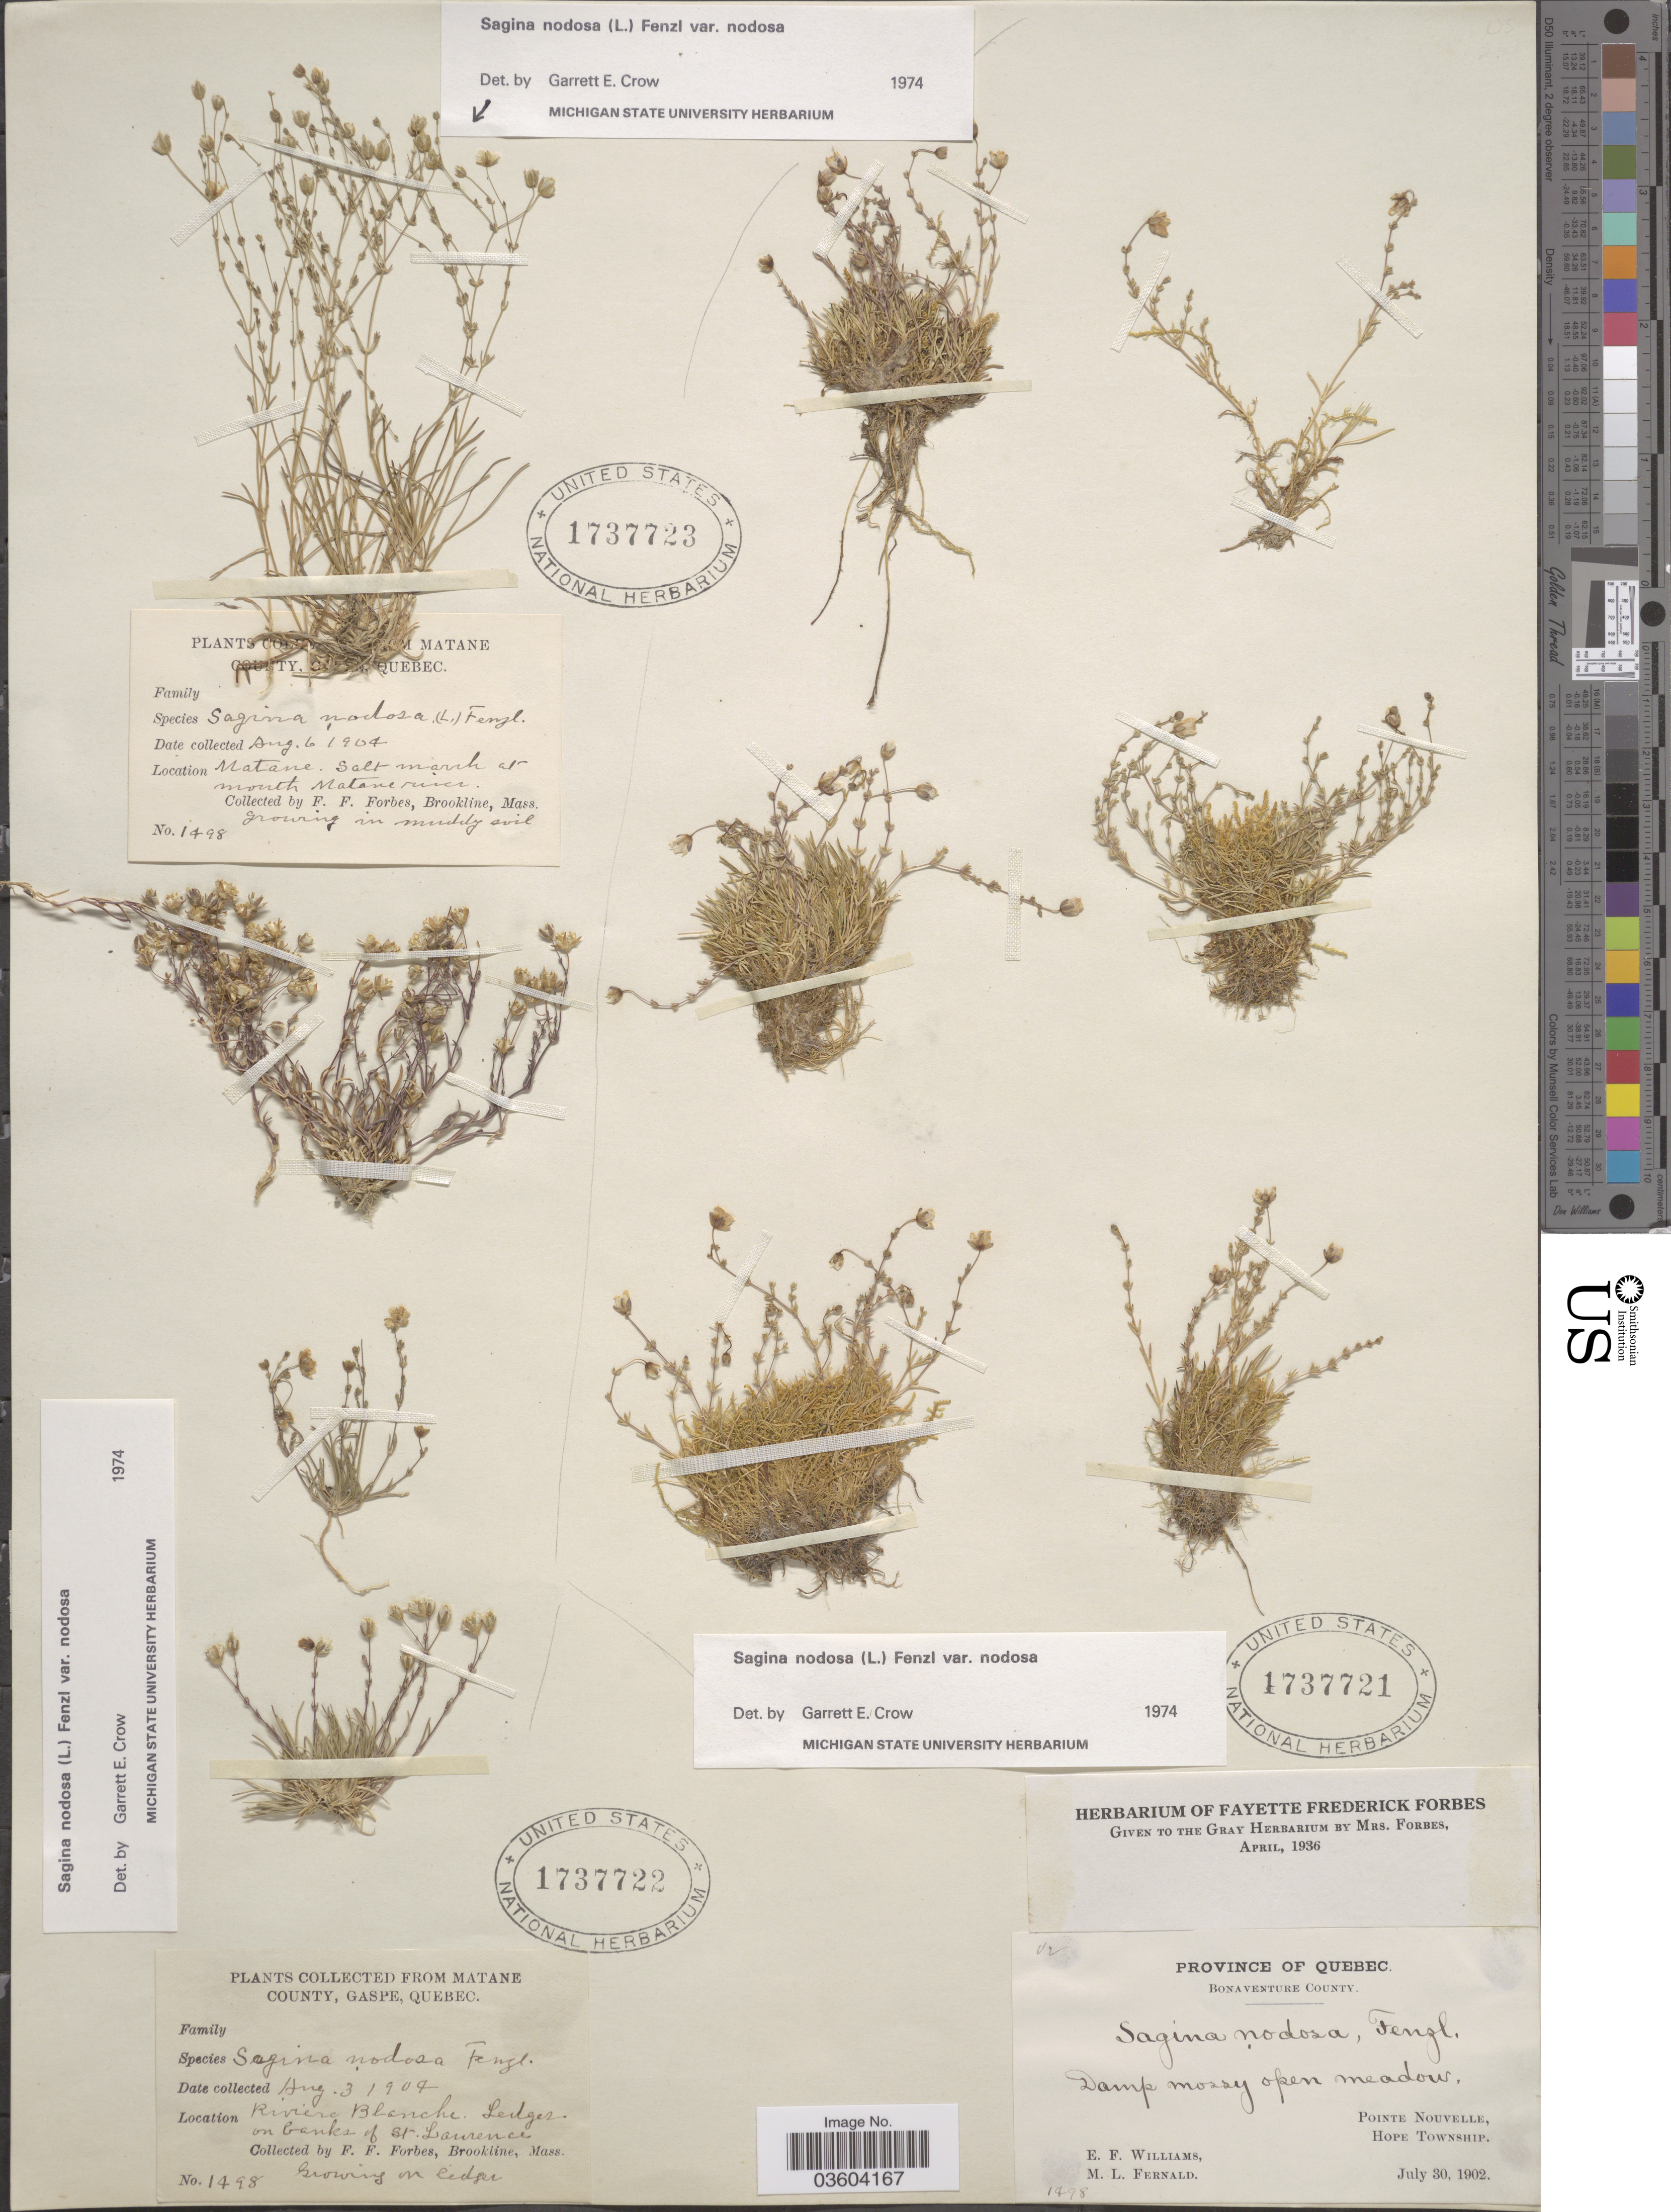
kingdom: Plantae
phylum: Tracheophyta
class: Magnoliopsida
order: Caryophyllales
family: Caryophyllaceae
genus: Sagina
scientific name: Sagina nodosa var. nodosa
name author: (L.) Fenzl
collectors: E. Williams & M. L. Fernald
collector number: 1898?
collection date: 1902-07-30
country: Canada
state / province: Quebec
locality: Bonaventure County. Pointe Nouvelle, Hope Township.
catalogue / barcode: US 1737721